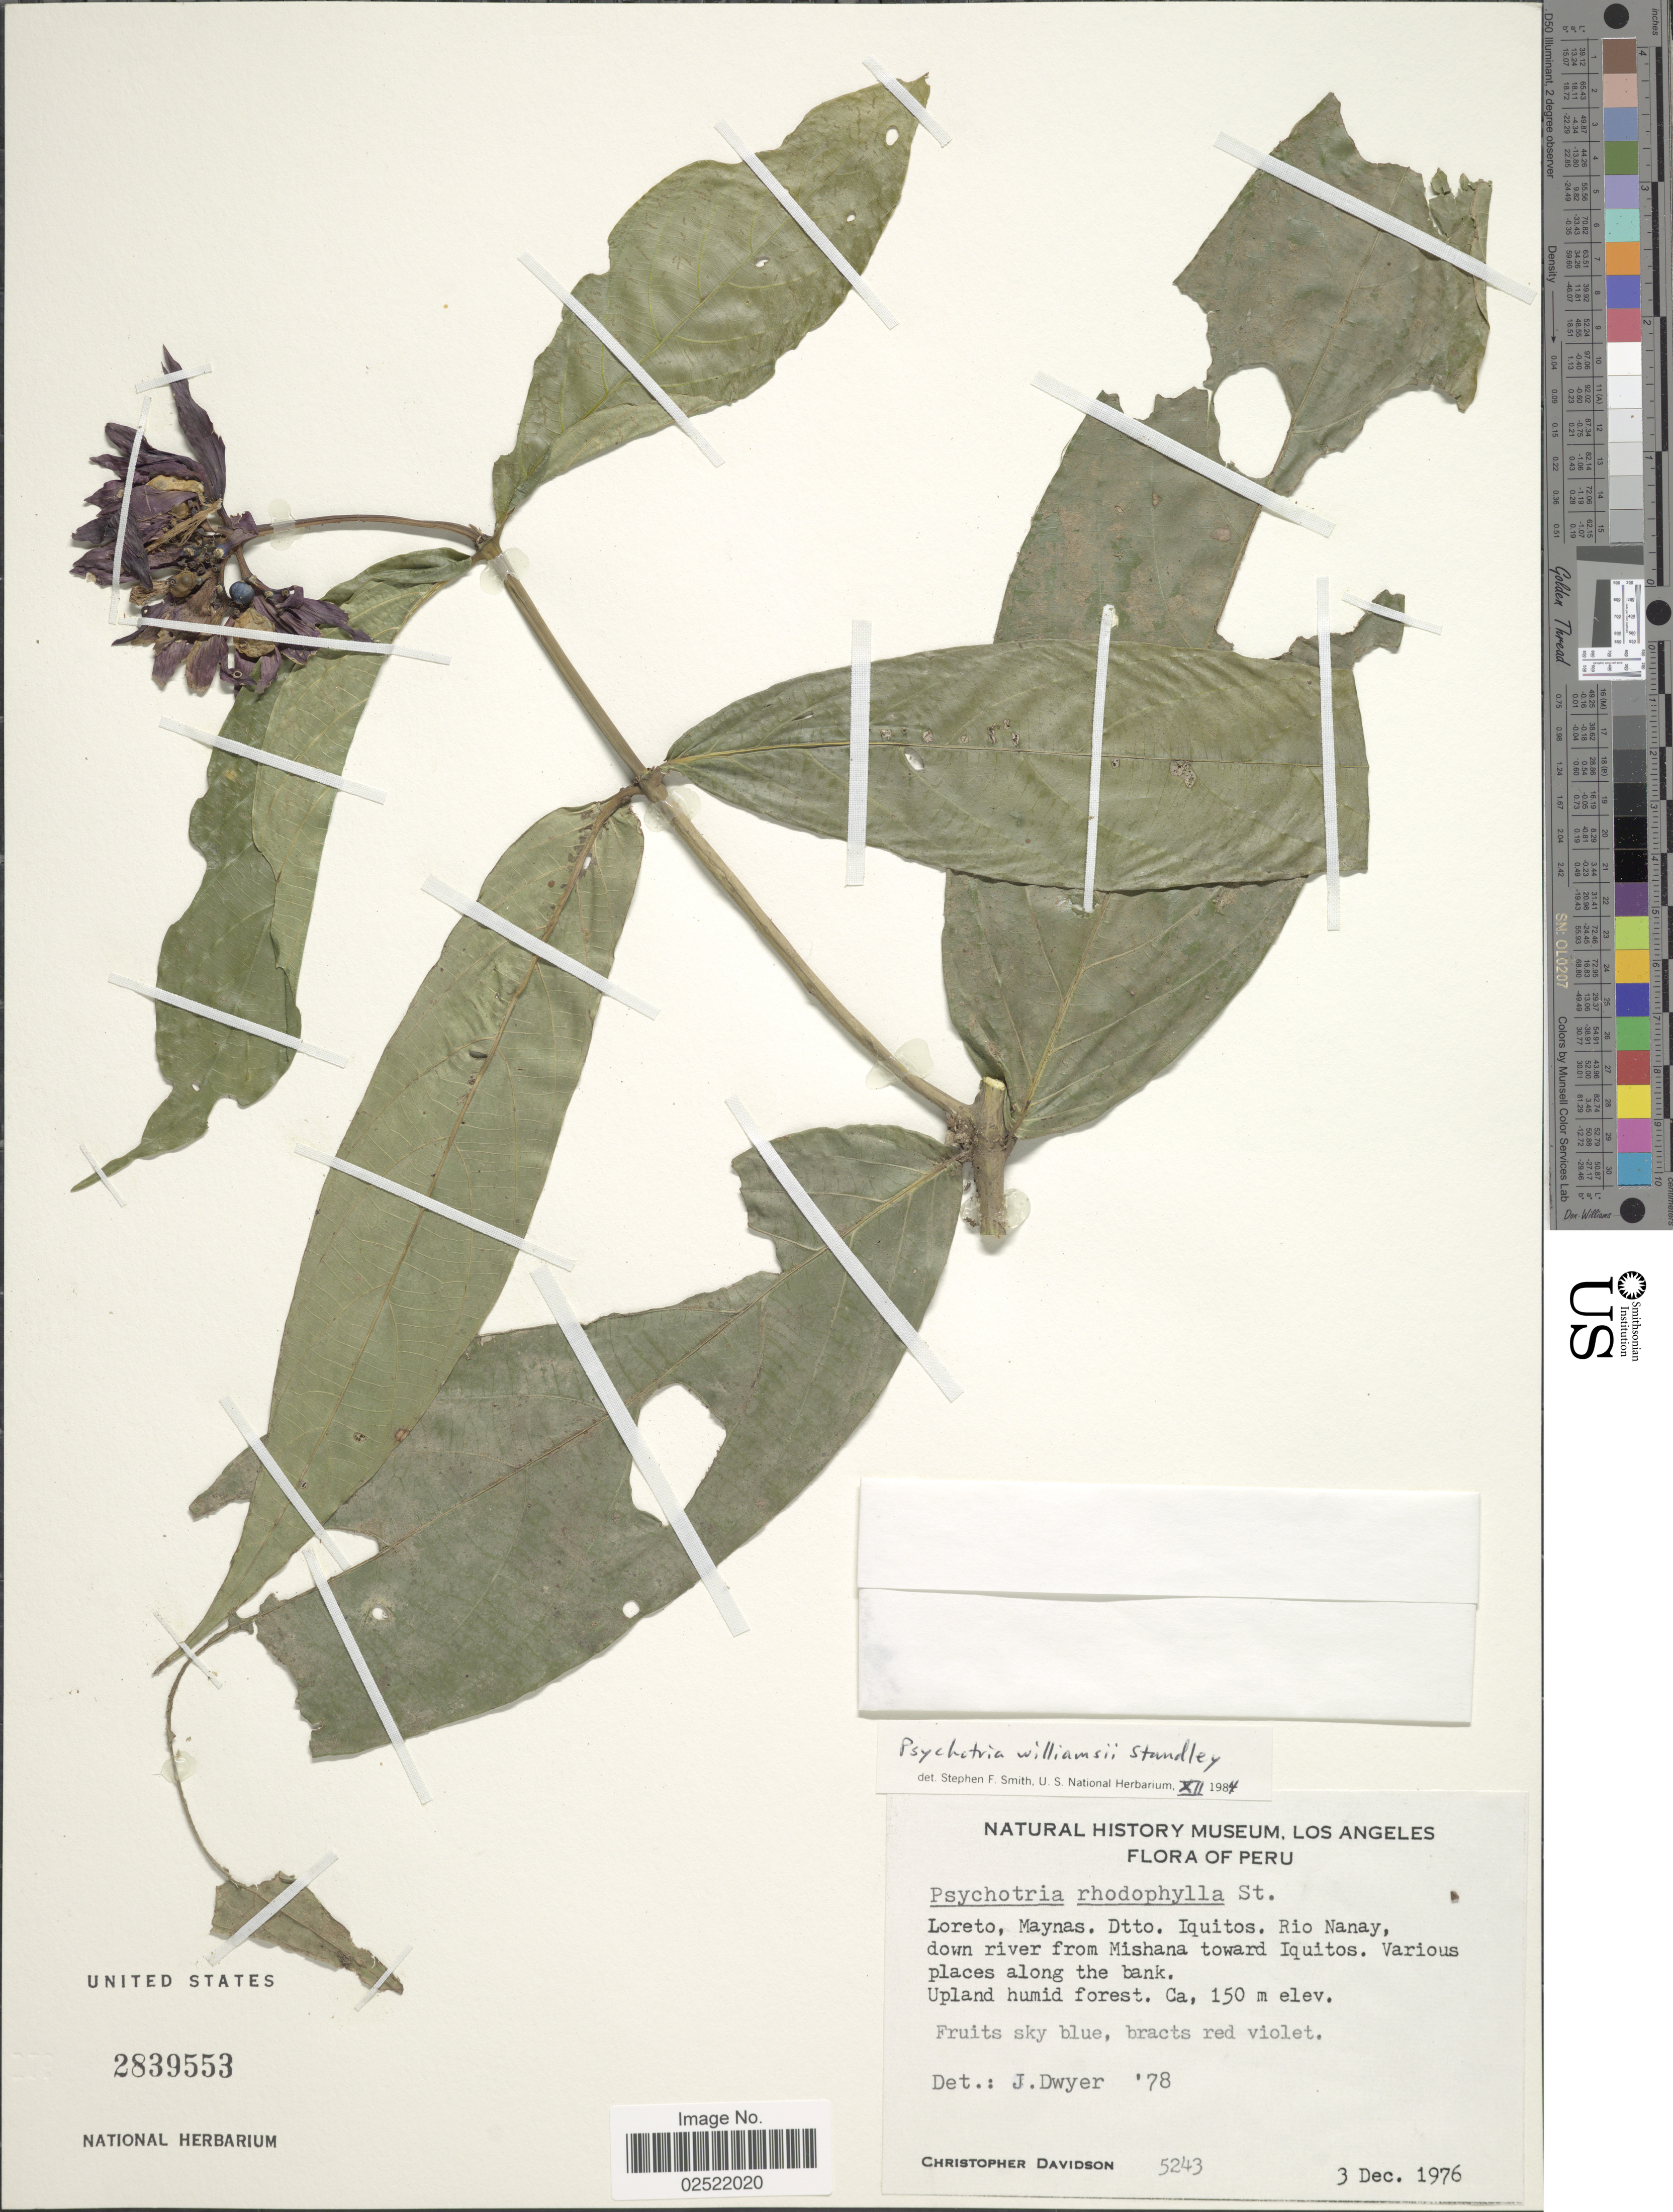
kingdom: Plantae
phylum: Tracheophyta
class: Magnoliopsida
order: Gentianales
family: Rubiaceae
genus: Psychotria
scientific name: Psychotria williamsii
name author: Standl.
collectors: C. Davidson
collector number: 5243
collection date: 1976-12-03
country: Peru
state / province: Loreto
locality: Loreto, Maynas. Dtto. Iquitos. Rio Nanay, down river from Mishana toward Iquitos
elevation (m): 150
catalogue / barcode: US 2839553